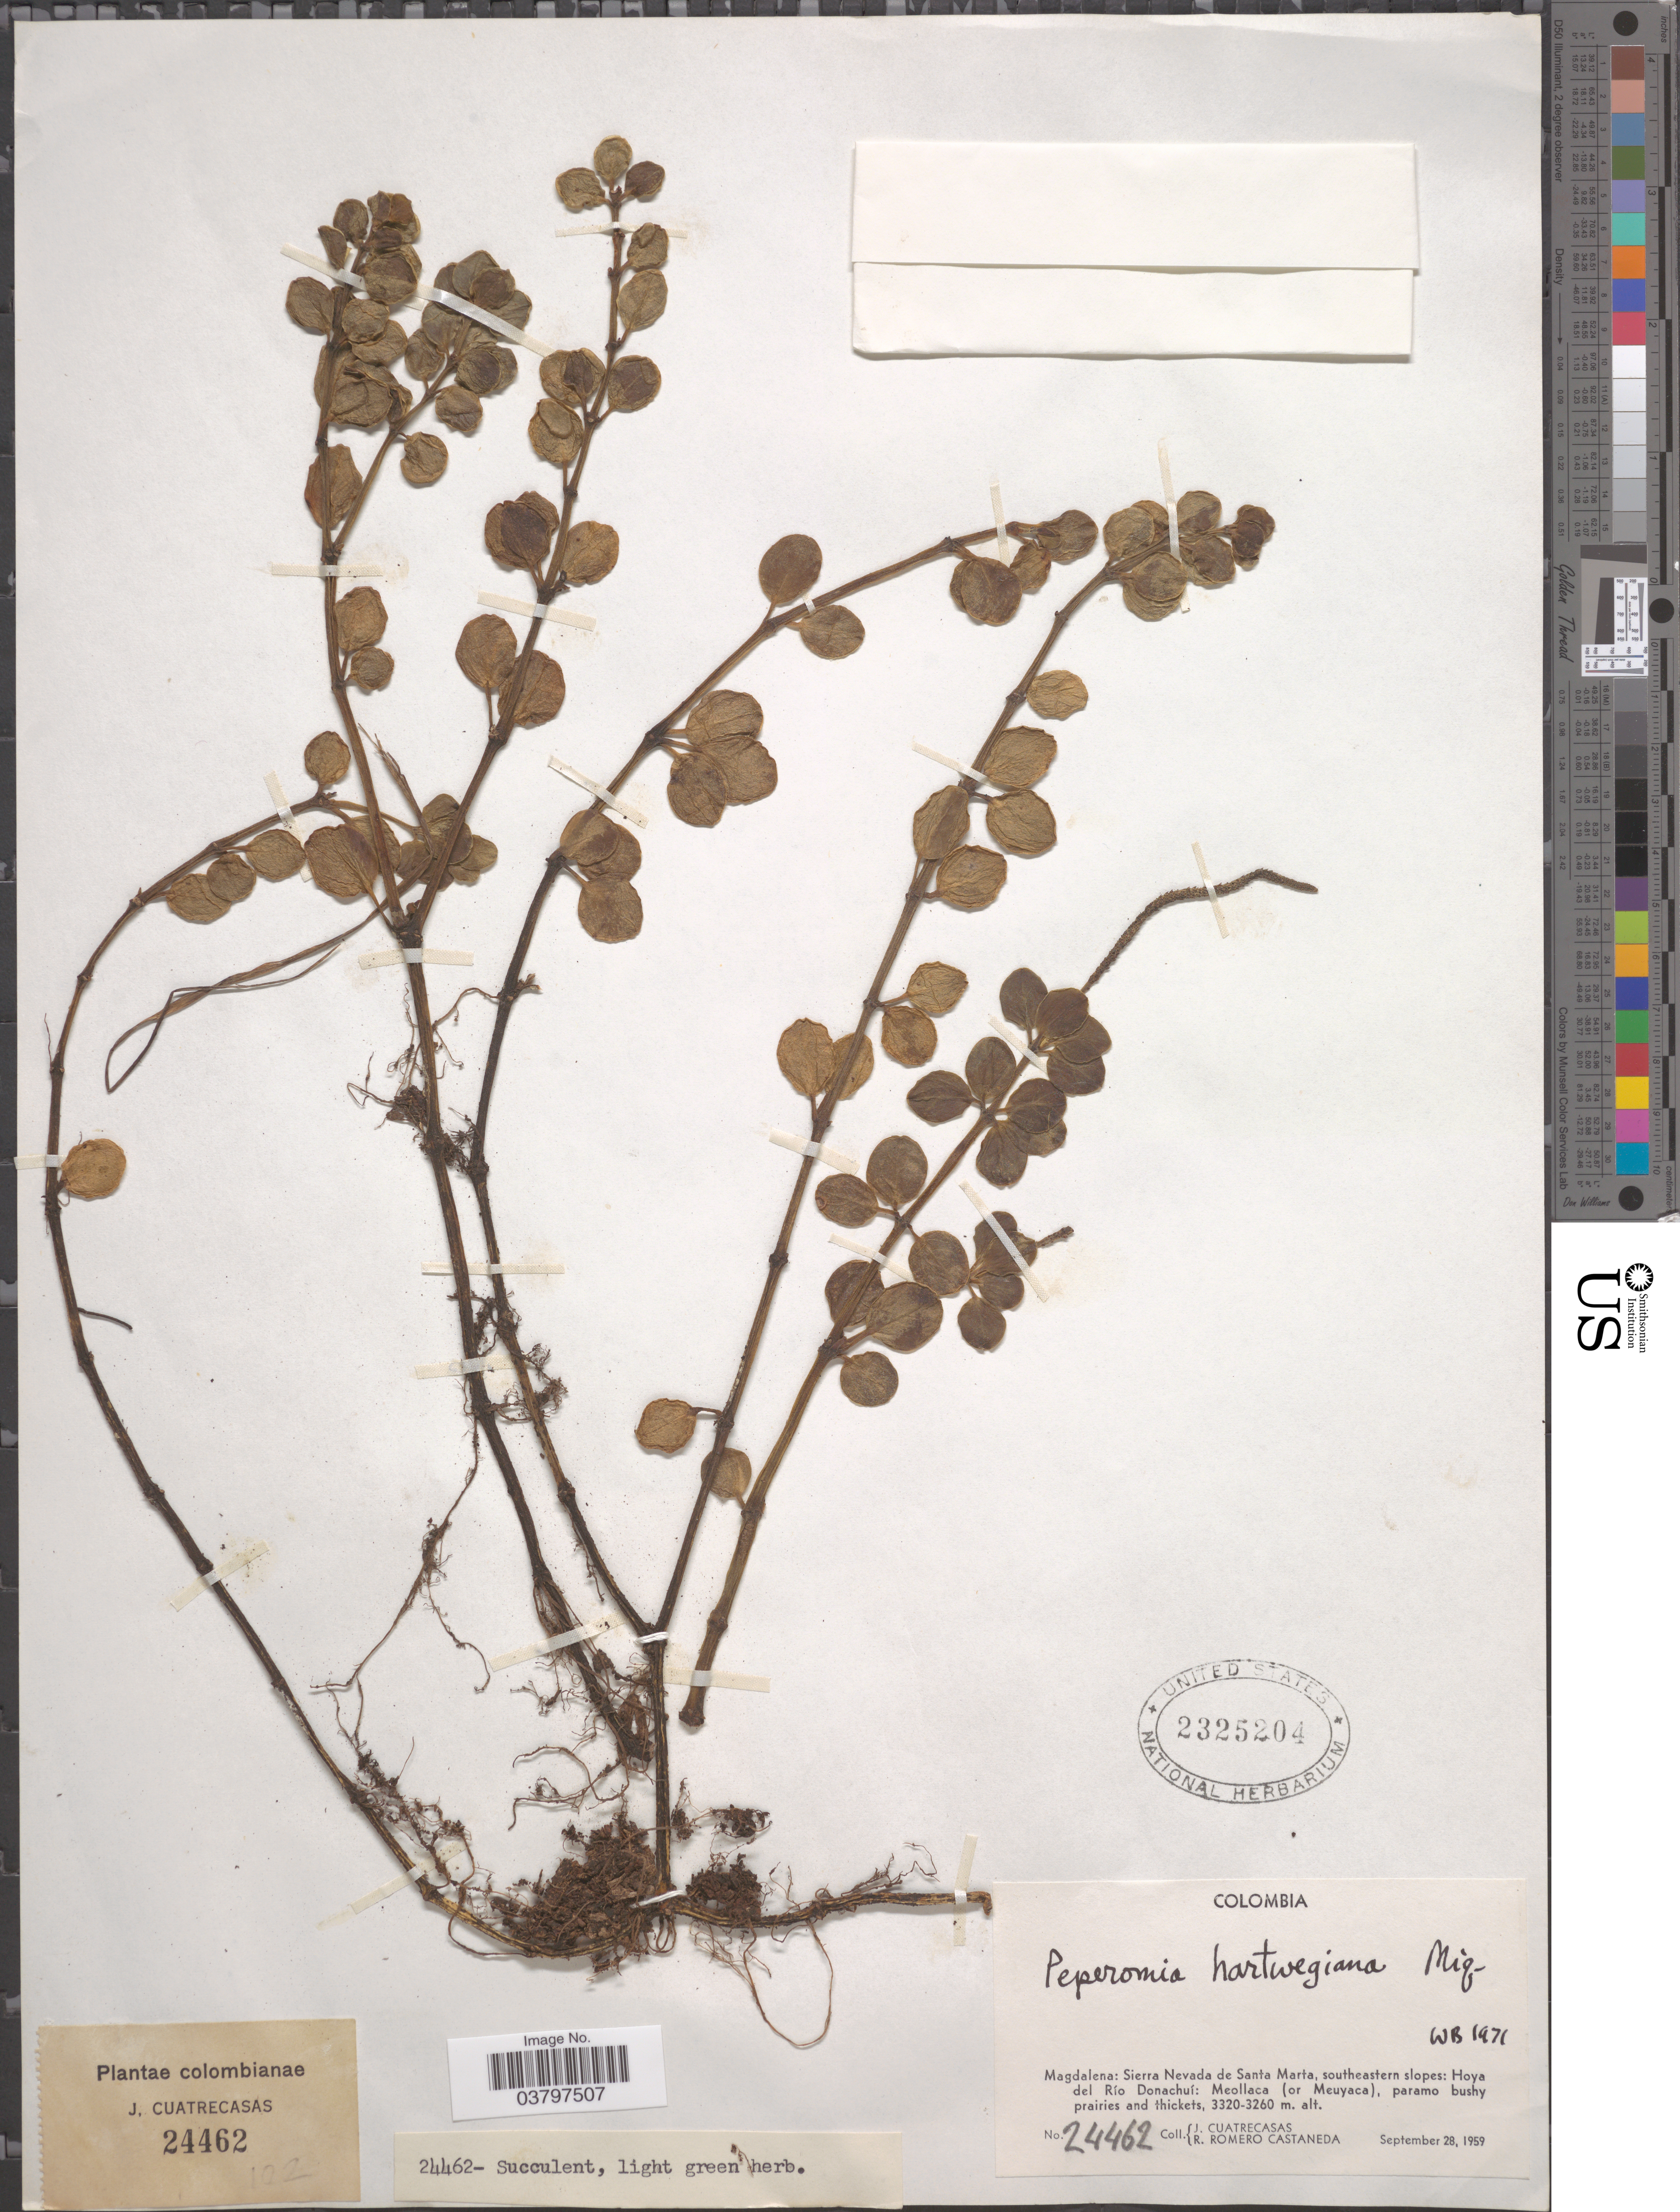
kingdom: Plantae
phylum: Tracheophyta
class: Magnoliopsida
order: Piperales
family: Piperaceae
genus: Peperomia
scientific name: Peperomia hartwegiana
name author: Miq.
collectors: J. Cuatrecasas & R. Romero Castañeda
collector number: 24462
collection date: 1959-09-28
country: Colombia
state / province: Magdalena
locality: Sierra Nevada de Santa Marta, southeastern slopes: Hoya del Río Donachuí: Meollaca (or Meuyaca), paramo bushy prairies and thickets.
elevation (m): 3260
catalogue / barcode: US 2325204